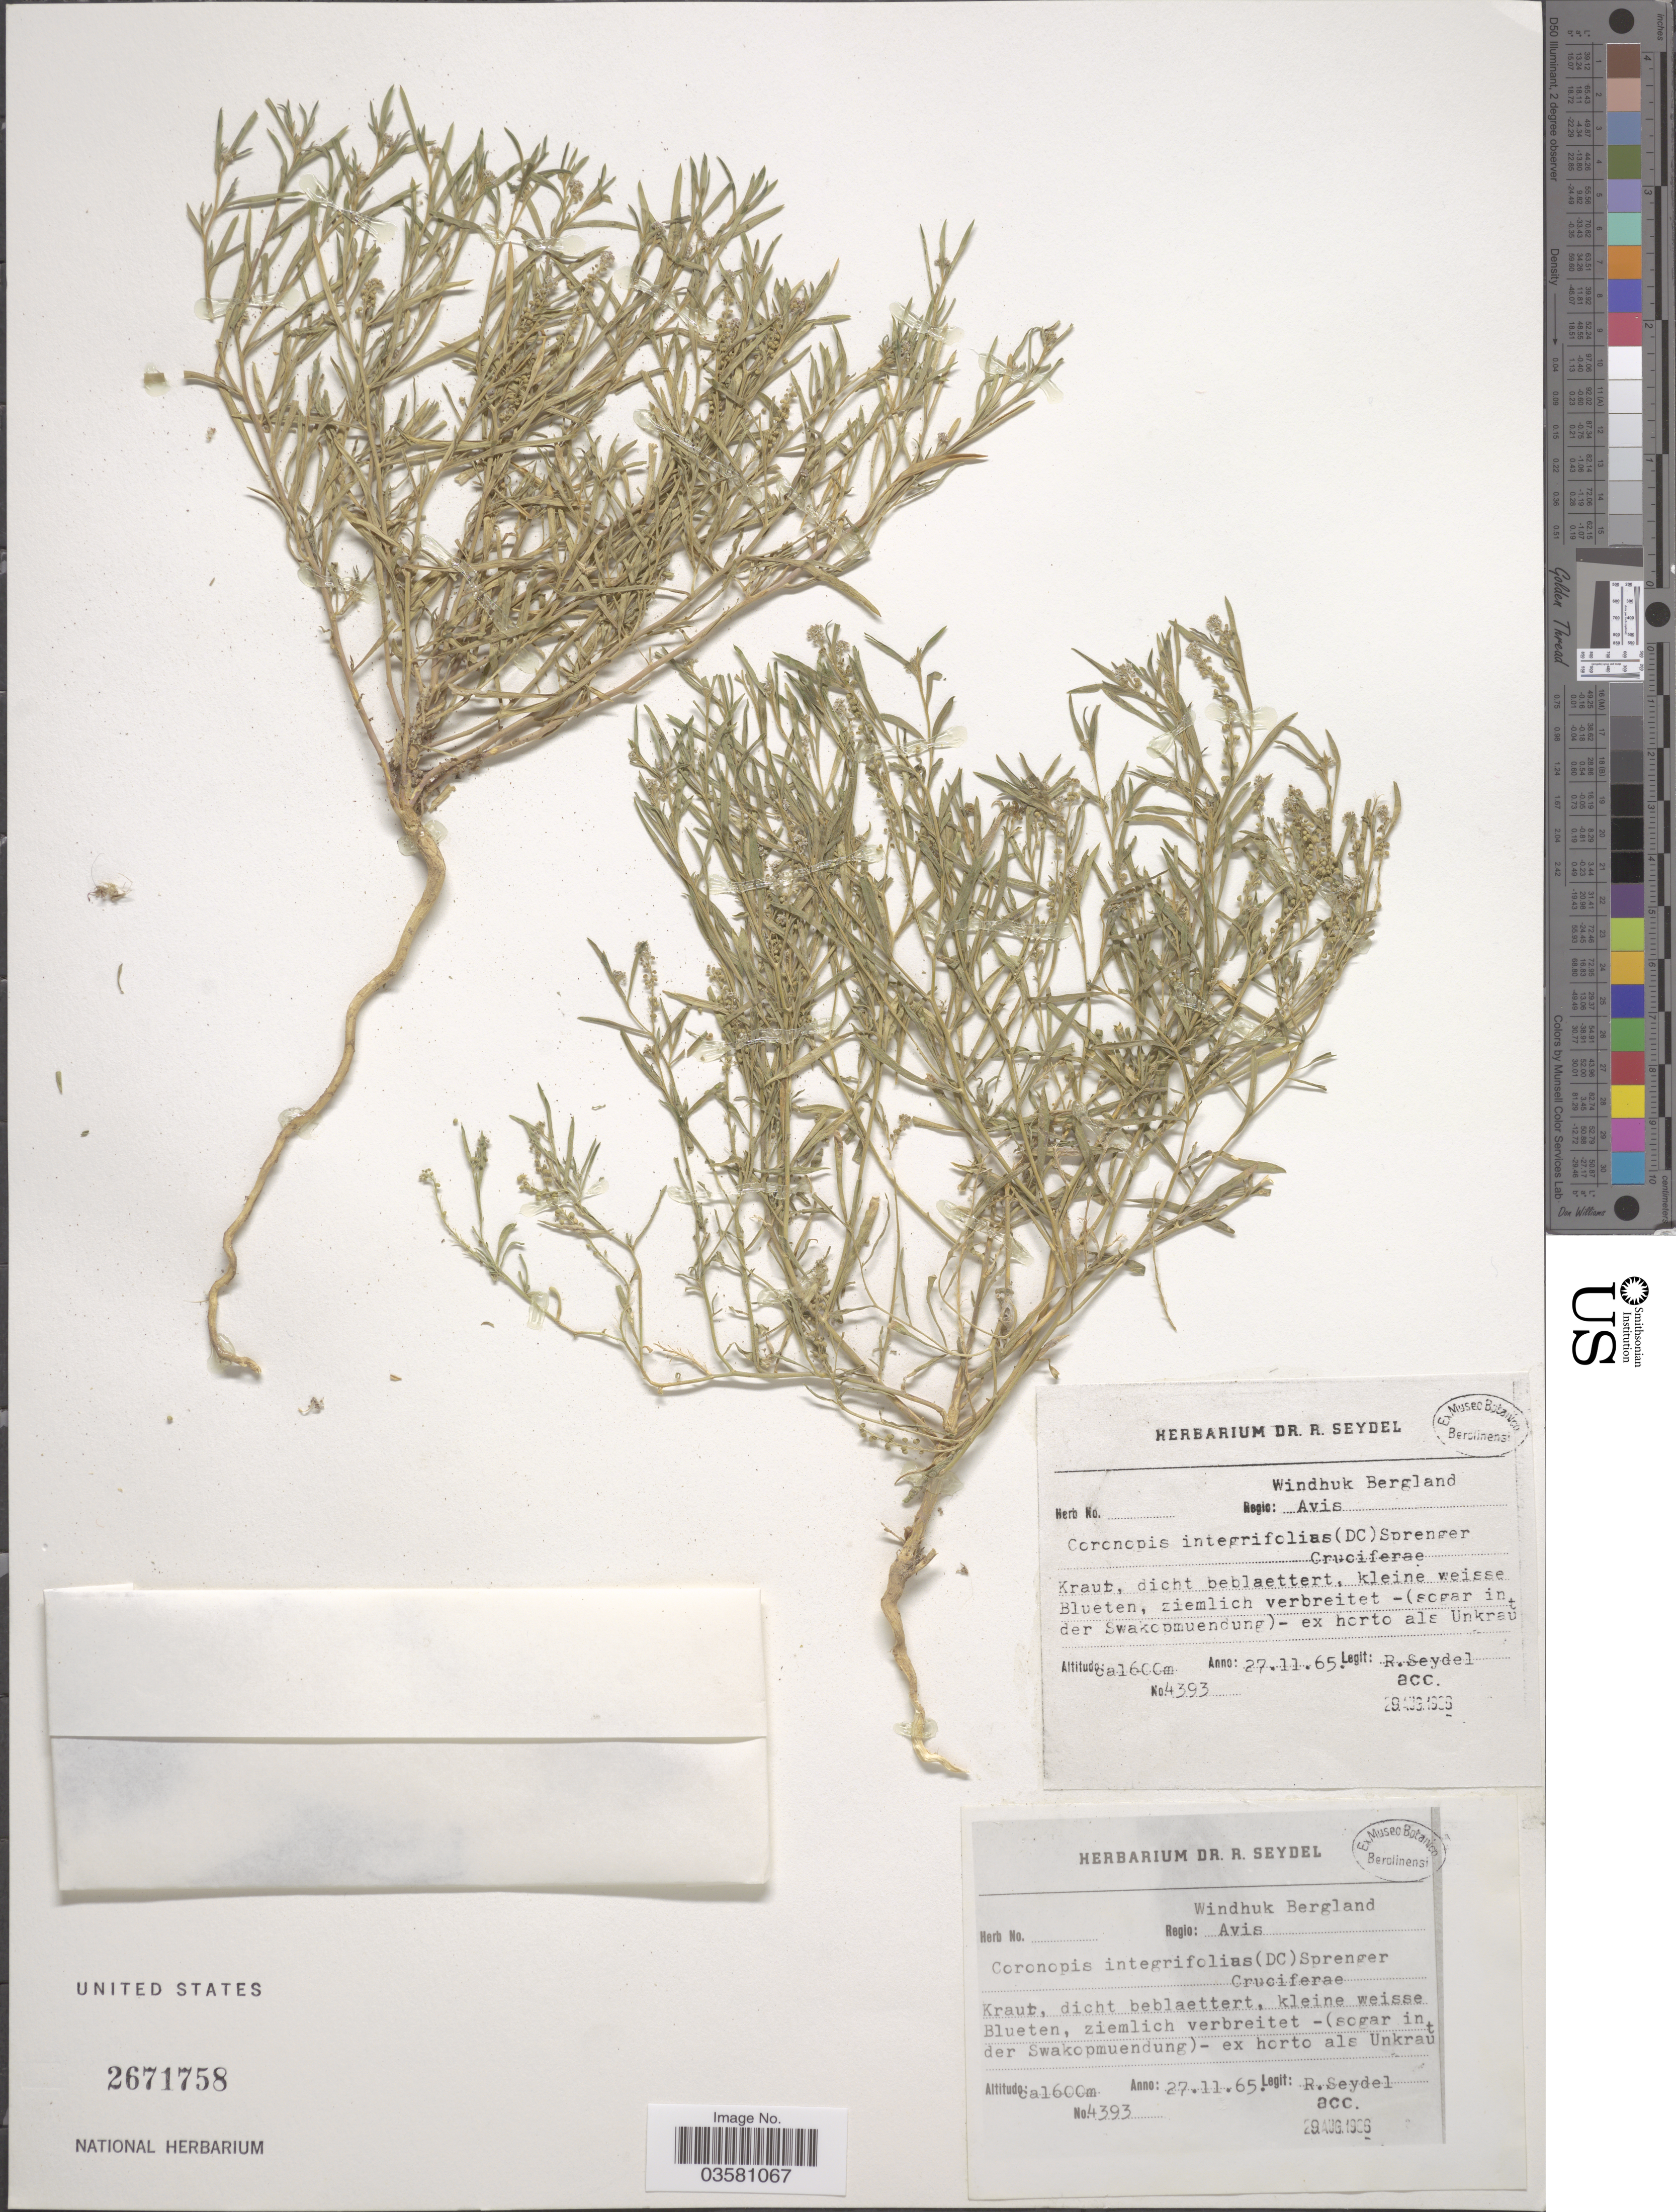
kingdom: Plantae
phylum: Tracheophyta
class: Magnoliopsida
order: Brassicales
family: Brassicaceae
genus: Lepidium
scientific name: Lepidium englerianum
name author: (Muschl.) Al-Shehbaz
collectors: R. Seydel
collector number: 4393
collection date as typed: Transcribed d/m/y: 27/11/65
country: Namibia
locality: Regio: Windhuk Bergland. Avis. ex horto als Unkraut.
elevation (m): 1600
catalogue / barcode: US 2671758